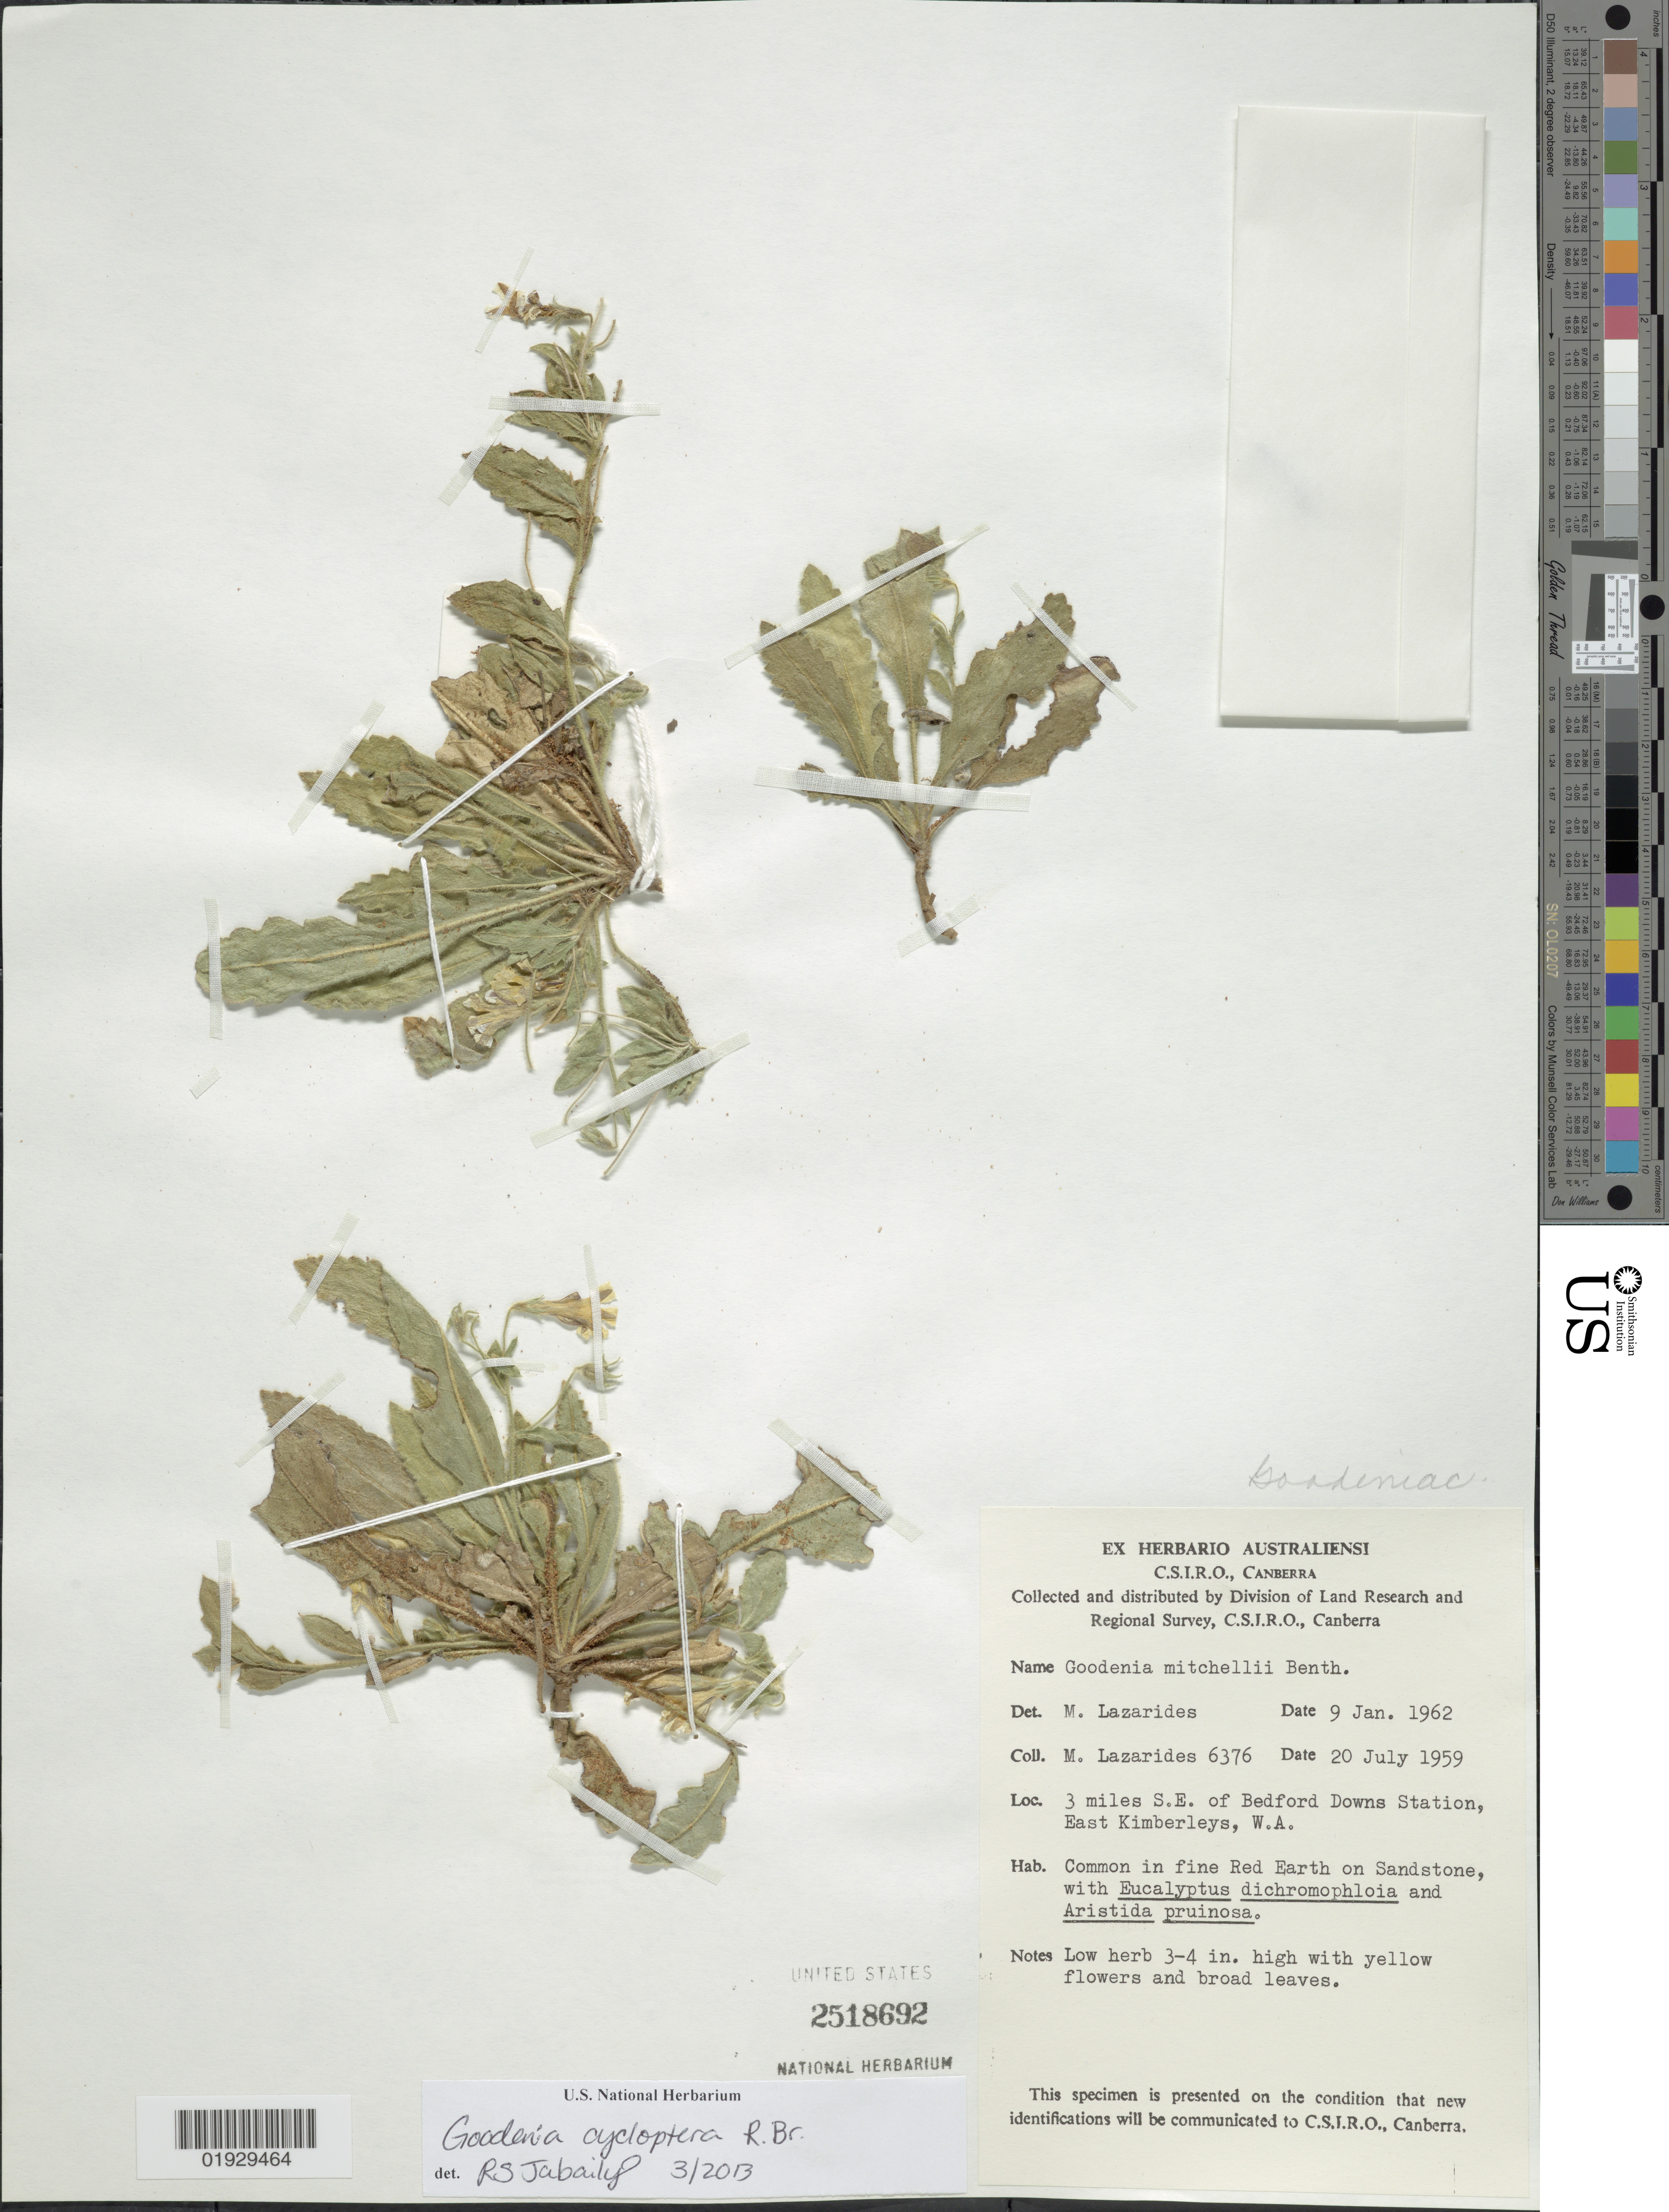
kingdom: Plantae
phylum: Tracheophyta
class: Magnoliopsida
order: Asterales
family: Goodeniaceae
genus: Goodenia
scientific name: Goodenia cycloptera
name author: R. Br.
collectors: M. Lazarides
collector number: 6376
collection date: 1959-07-20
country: Australia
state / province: Western Australia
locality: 3 miles S.E. of Bedford Downs Station, East Kimberleys, W.A.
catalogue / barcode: US 2518692